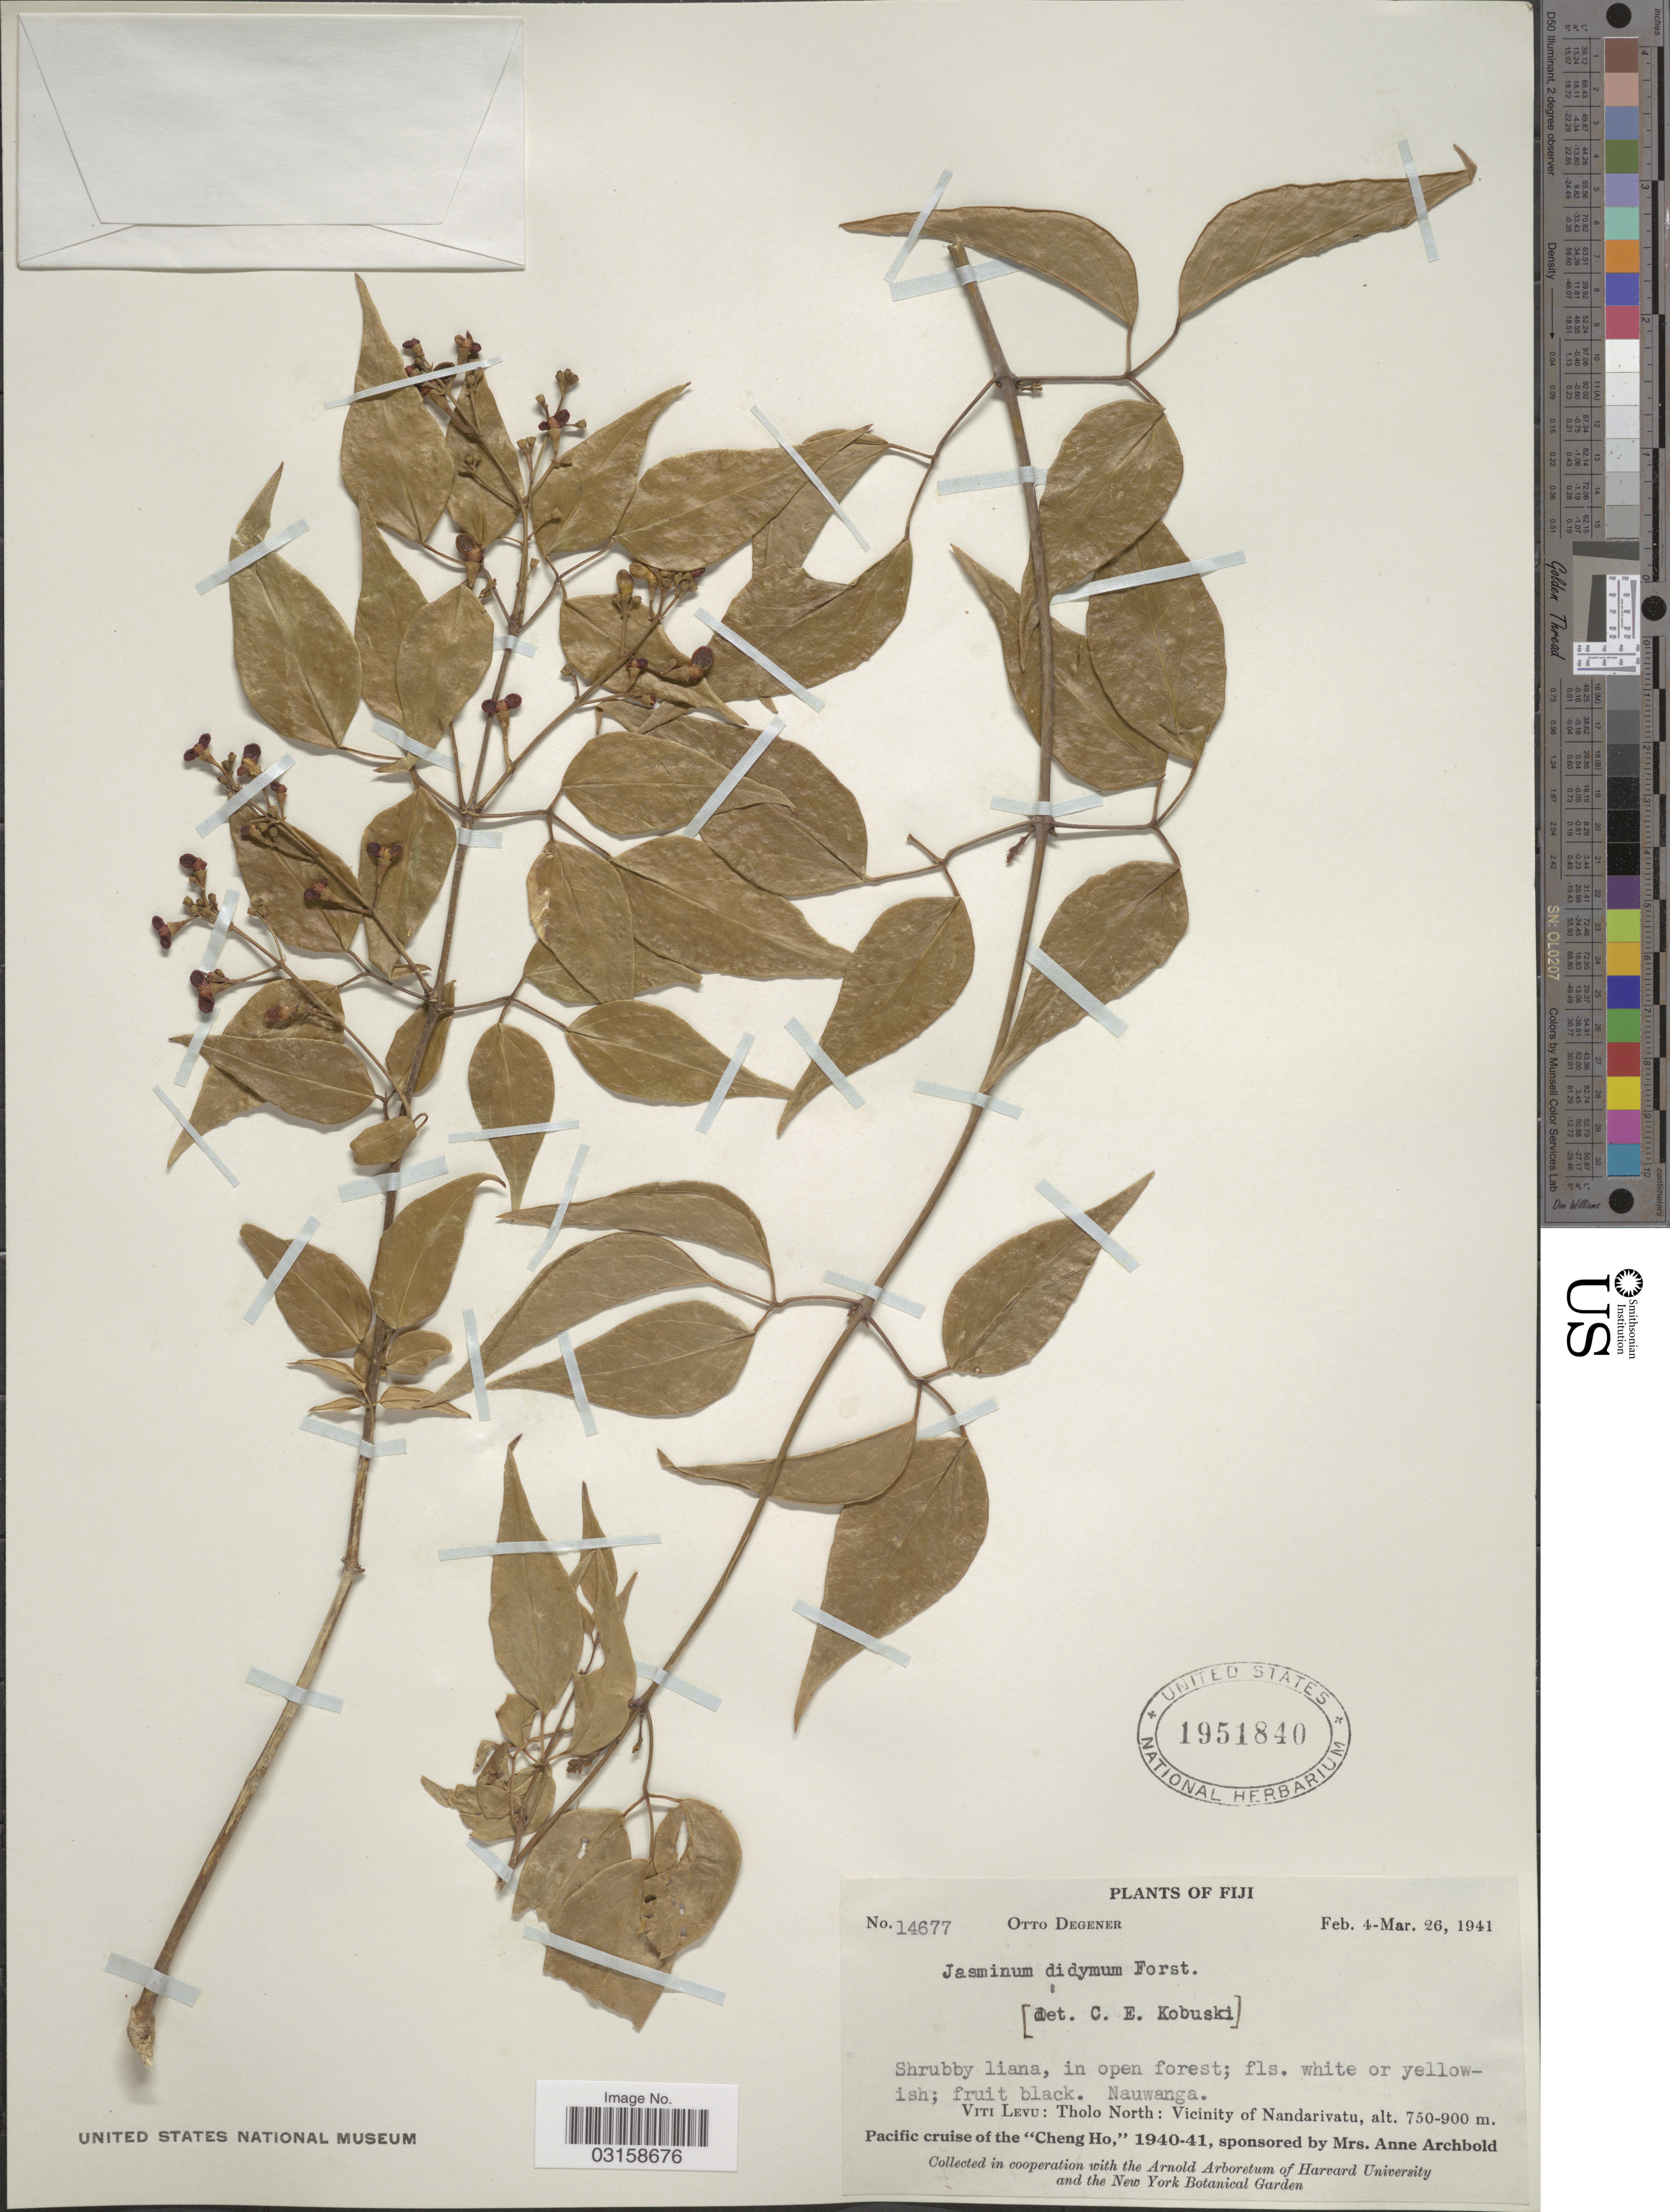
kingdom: Plantae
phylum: Tracheophyta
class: Magnoliopsida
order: Lamiales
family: Oleaceae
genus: Jasminum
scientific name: Jasminum didymum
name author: G. Forst.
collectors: O. Degener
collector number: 14677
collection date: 1941-02-04/1941-03-26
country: Fiji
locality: Viti Levu: Tholo North: Vicinity of Nandarivatu.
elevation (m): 750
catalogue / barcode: US 1951840